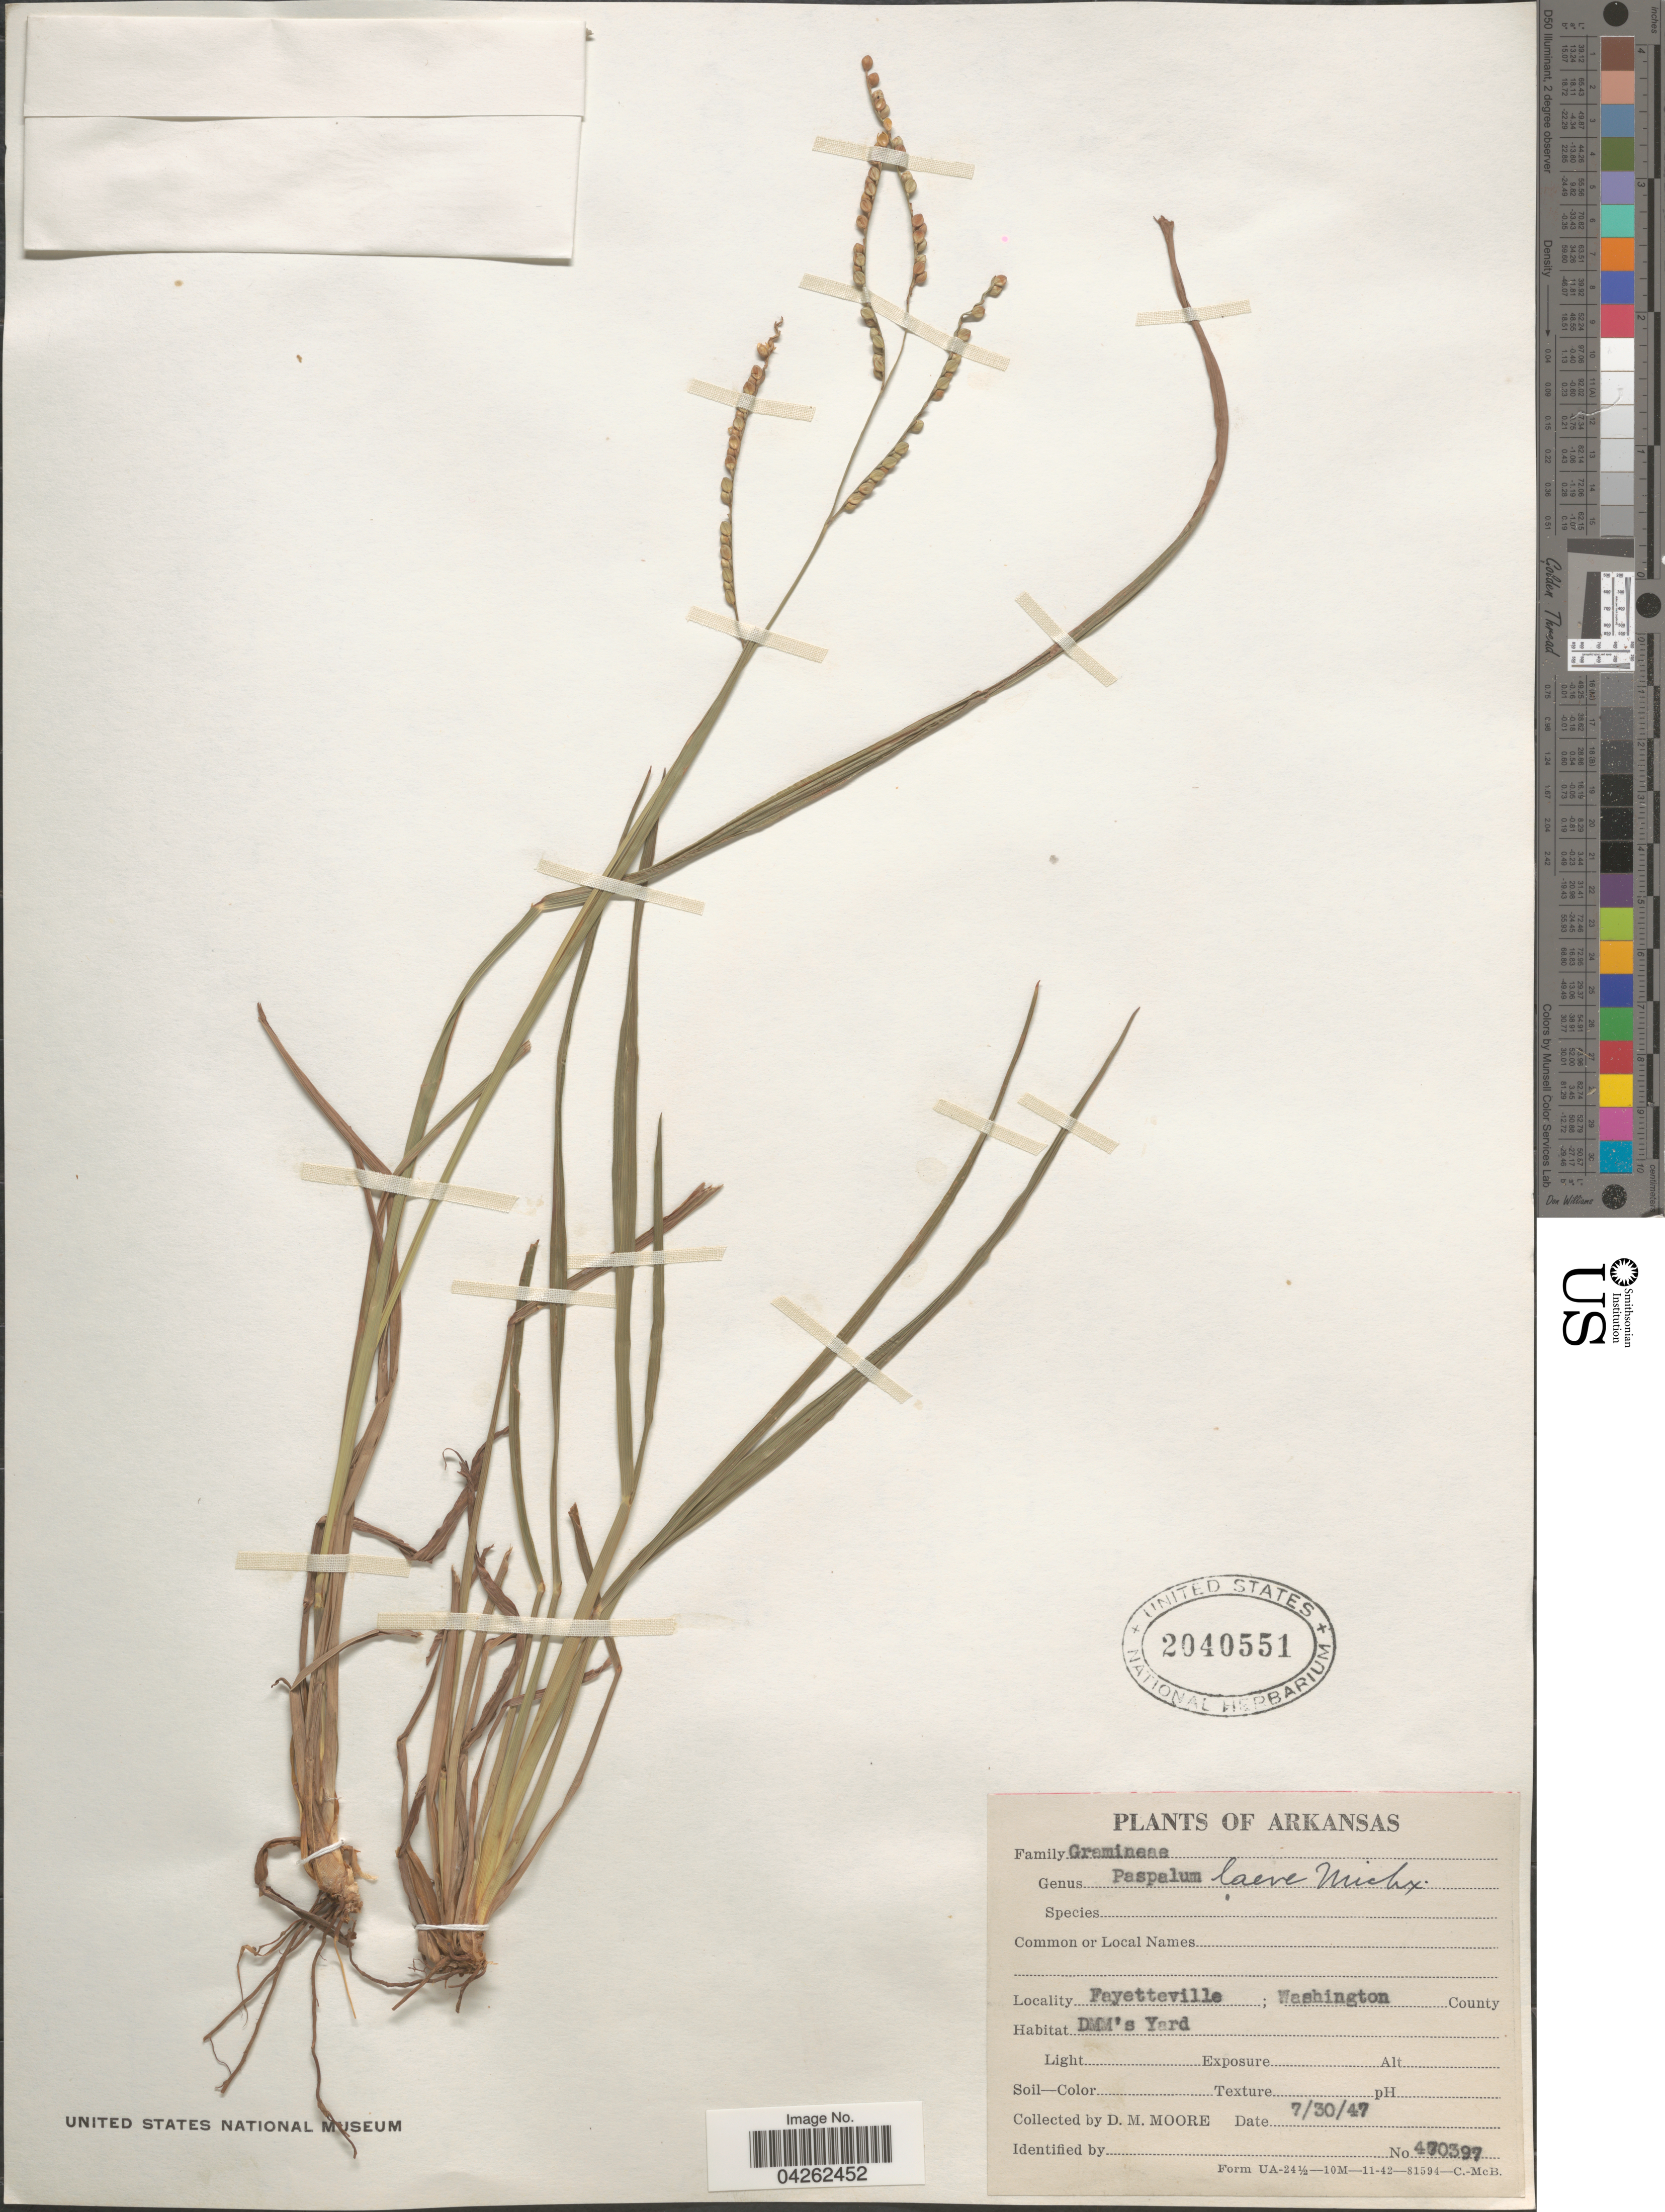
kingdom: Plantae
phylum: Tracheophyta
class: Liliopsida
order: Poales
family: Poaceae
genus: Paspalum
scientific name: Paspalum laeve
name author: Michx.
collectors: D. Moore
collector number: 470397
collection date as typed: Transcribed d/m/y: 30/7/47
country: United States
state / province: Arkansas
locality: Fayetteville; Washington County.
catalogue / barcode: US 2040551